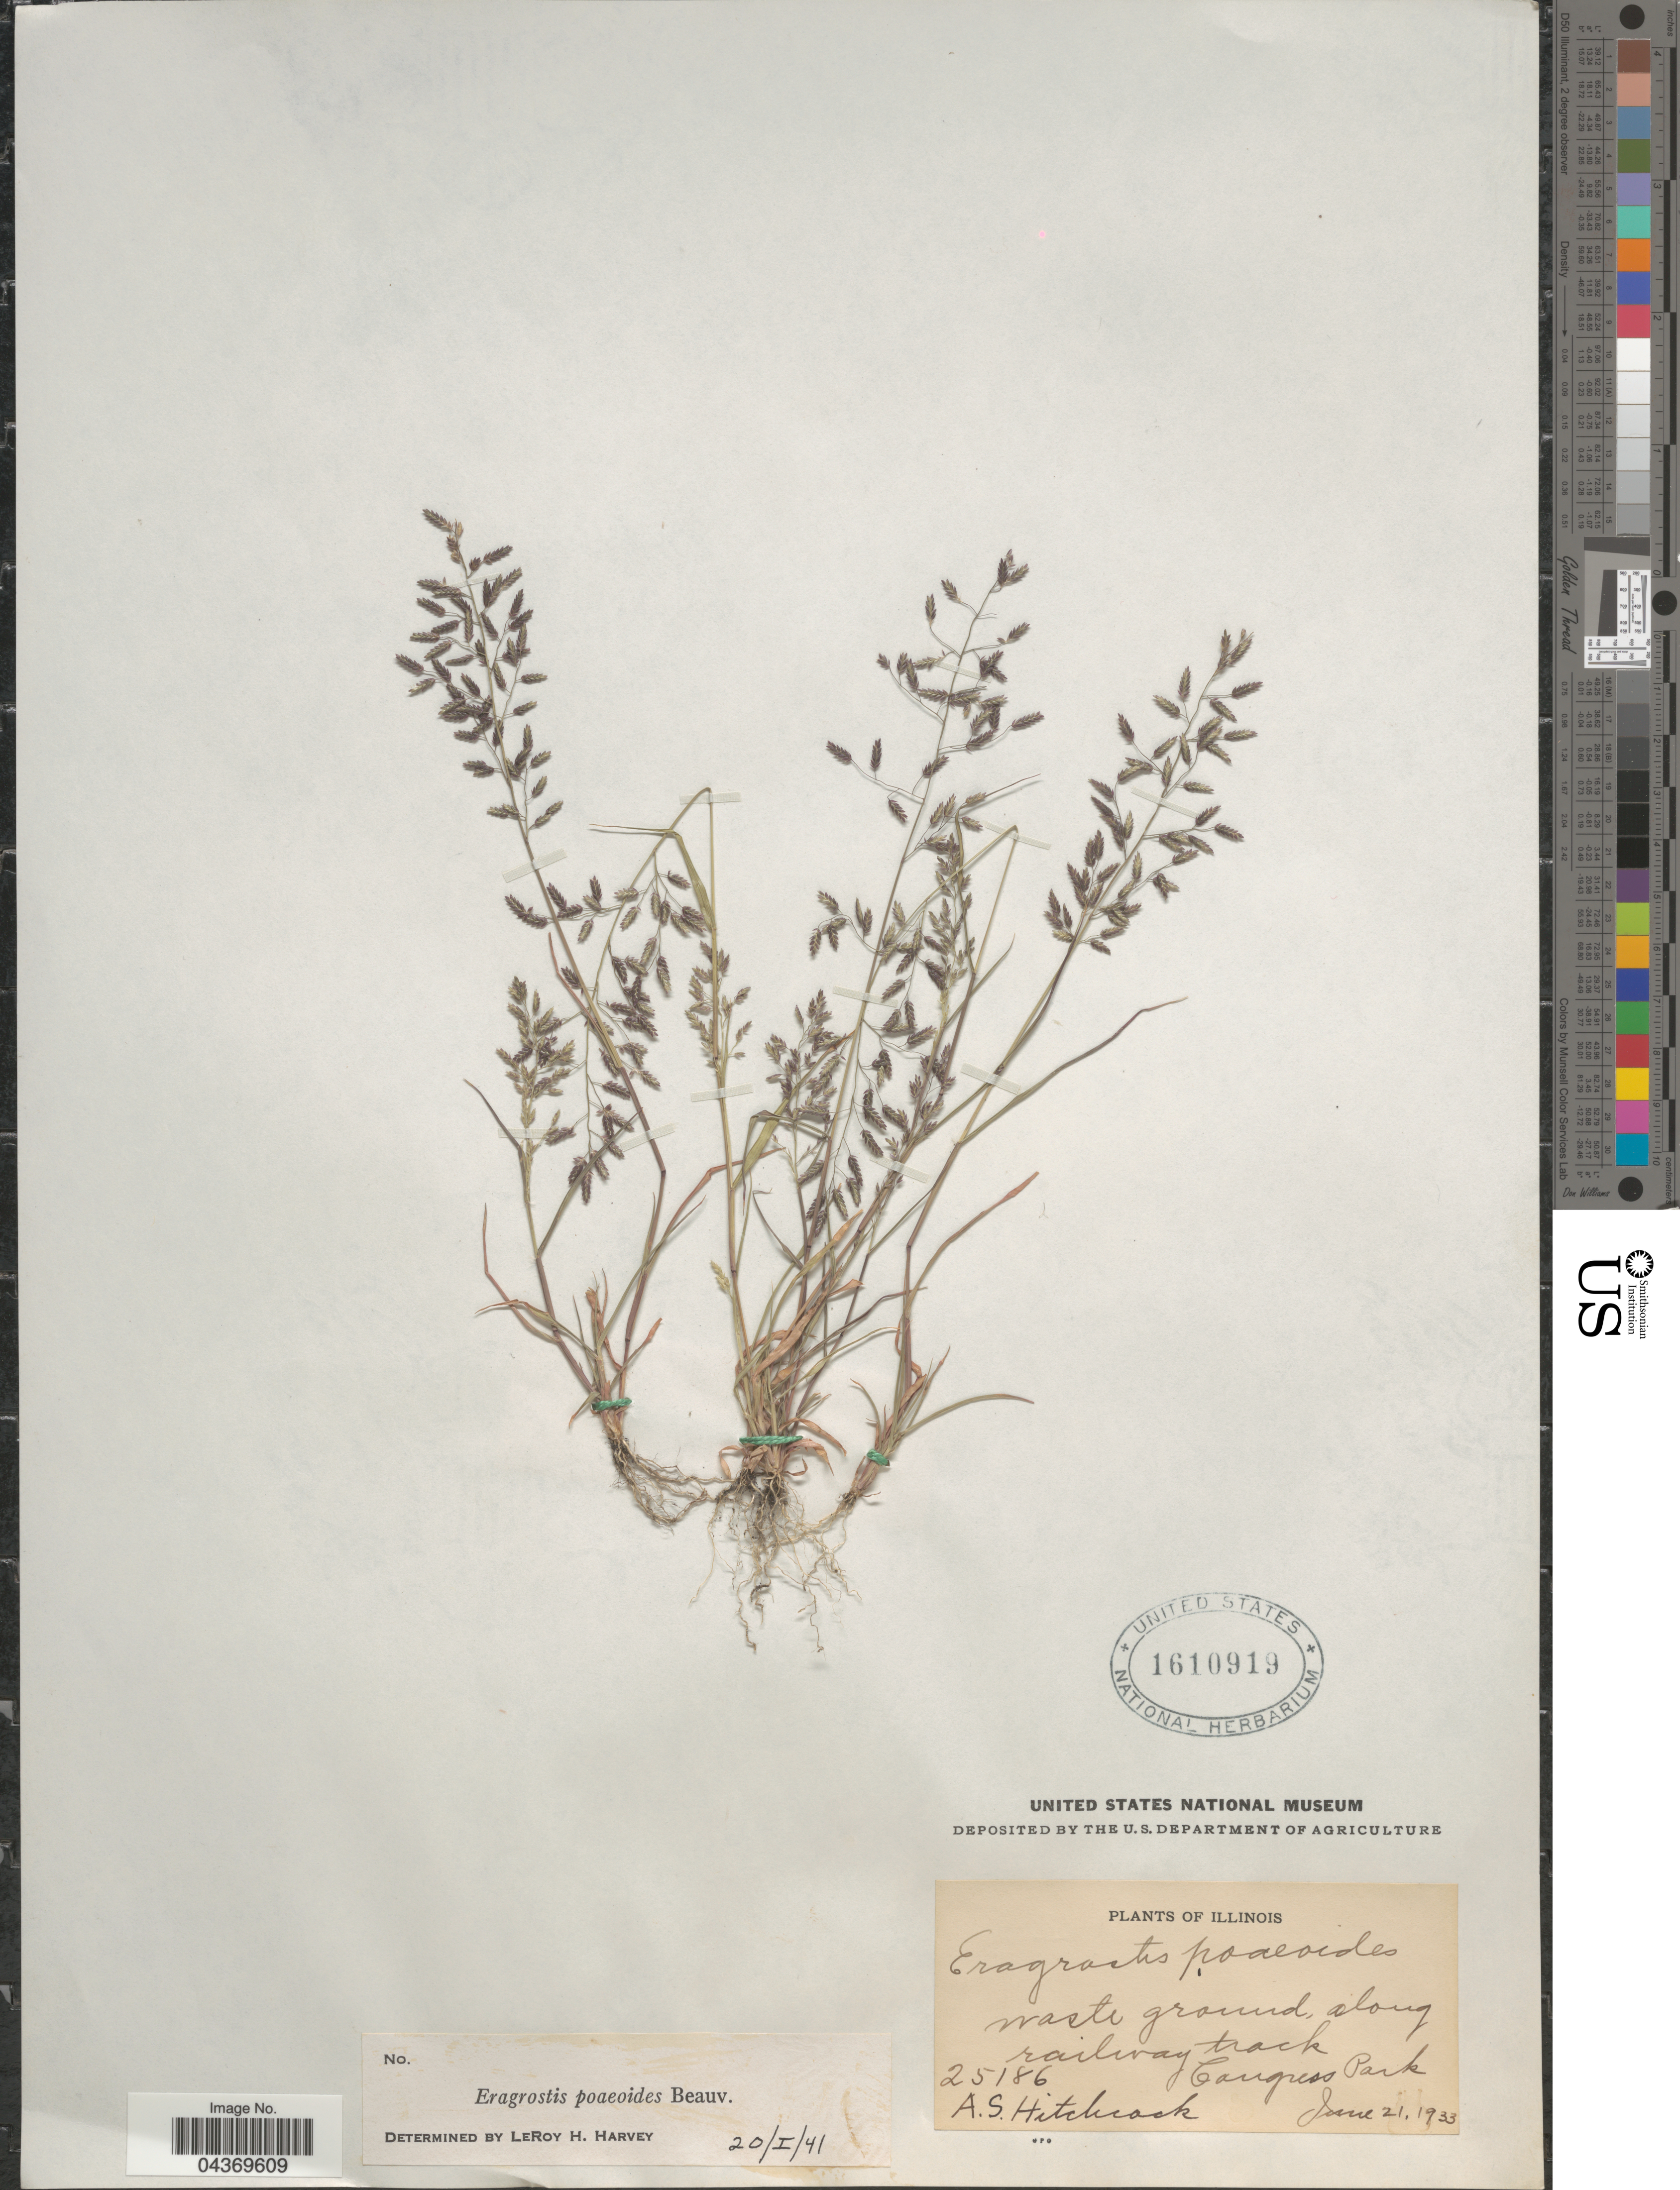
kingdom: Plantae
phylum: Tracheophyta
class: Liliopsida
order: Poales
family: Poaceae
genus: Eragrostis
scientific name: Eragrostis minor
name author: Host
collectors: A. S. Hitchcock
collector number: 25186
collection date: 1933-06-21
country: United States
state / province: Illinois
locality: Waste ground, along railway track. Congress Park.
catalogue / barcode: US 1610919